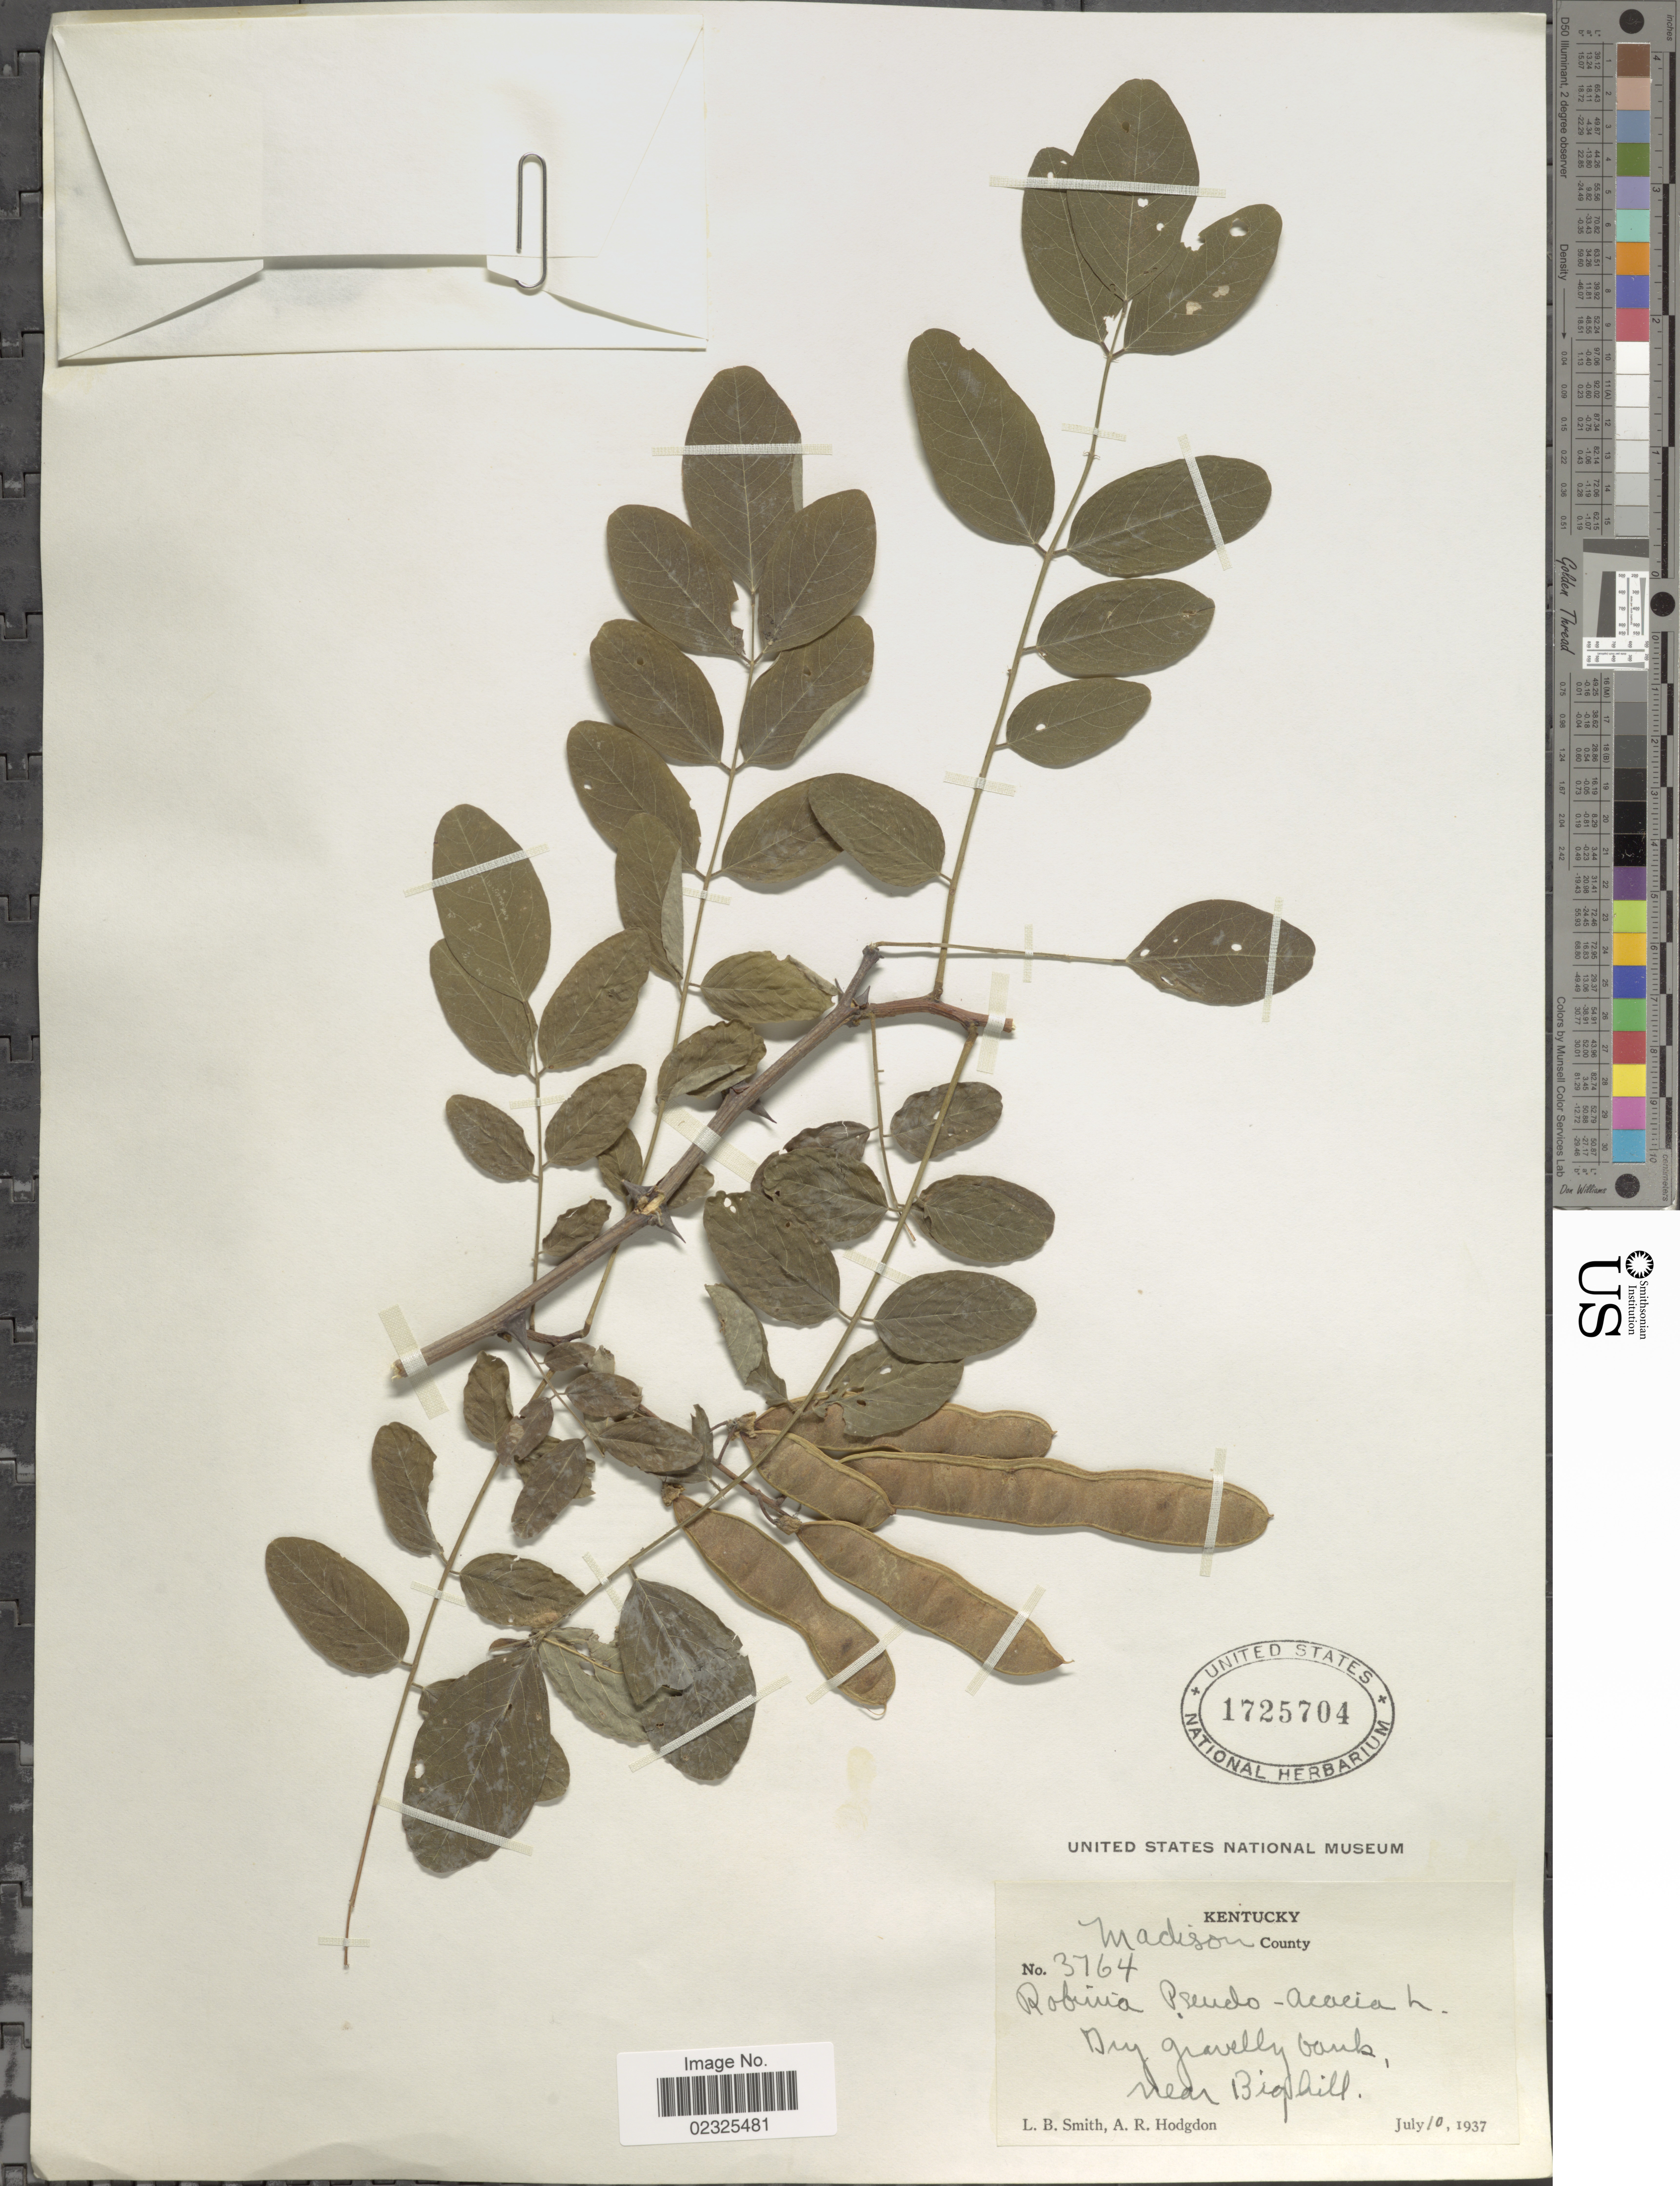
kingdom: Plantae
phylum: Tracheophyta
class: Magnoliopsida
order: Fabales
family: Fabaceae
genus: Robinia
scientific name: Robinia pseudoacacia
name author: L.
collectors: L. Smith & A. Hodgon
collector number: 3764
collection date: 1937-07-10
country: United States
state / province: Kentucky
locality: Madison County, Dry gravelly bank, near Bio hill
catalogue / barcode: US 1725704